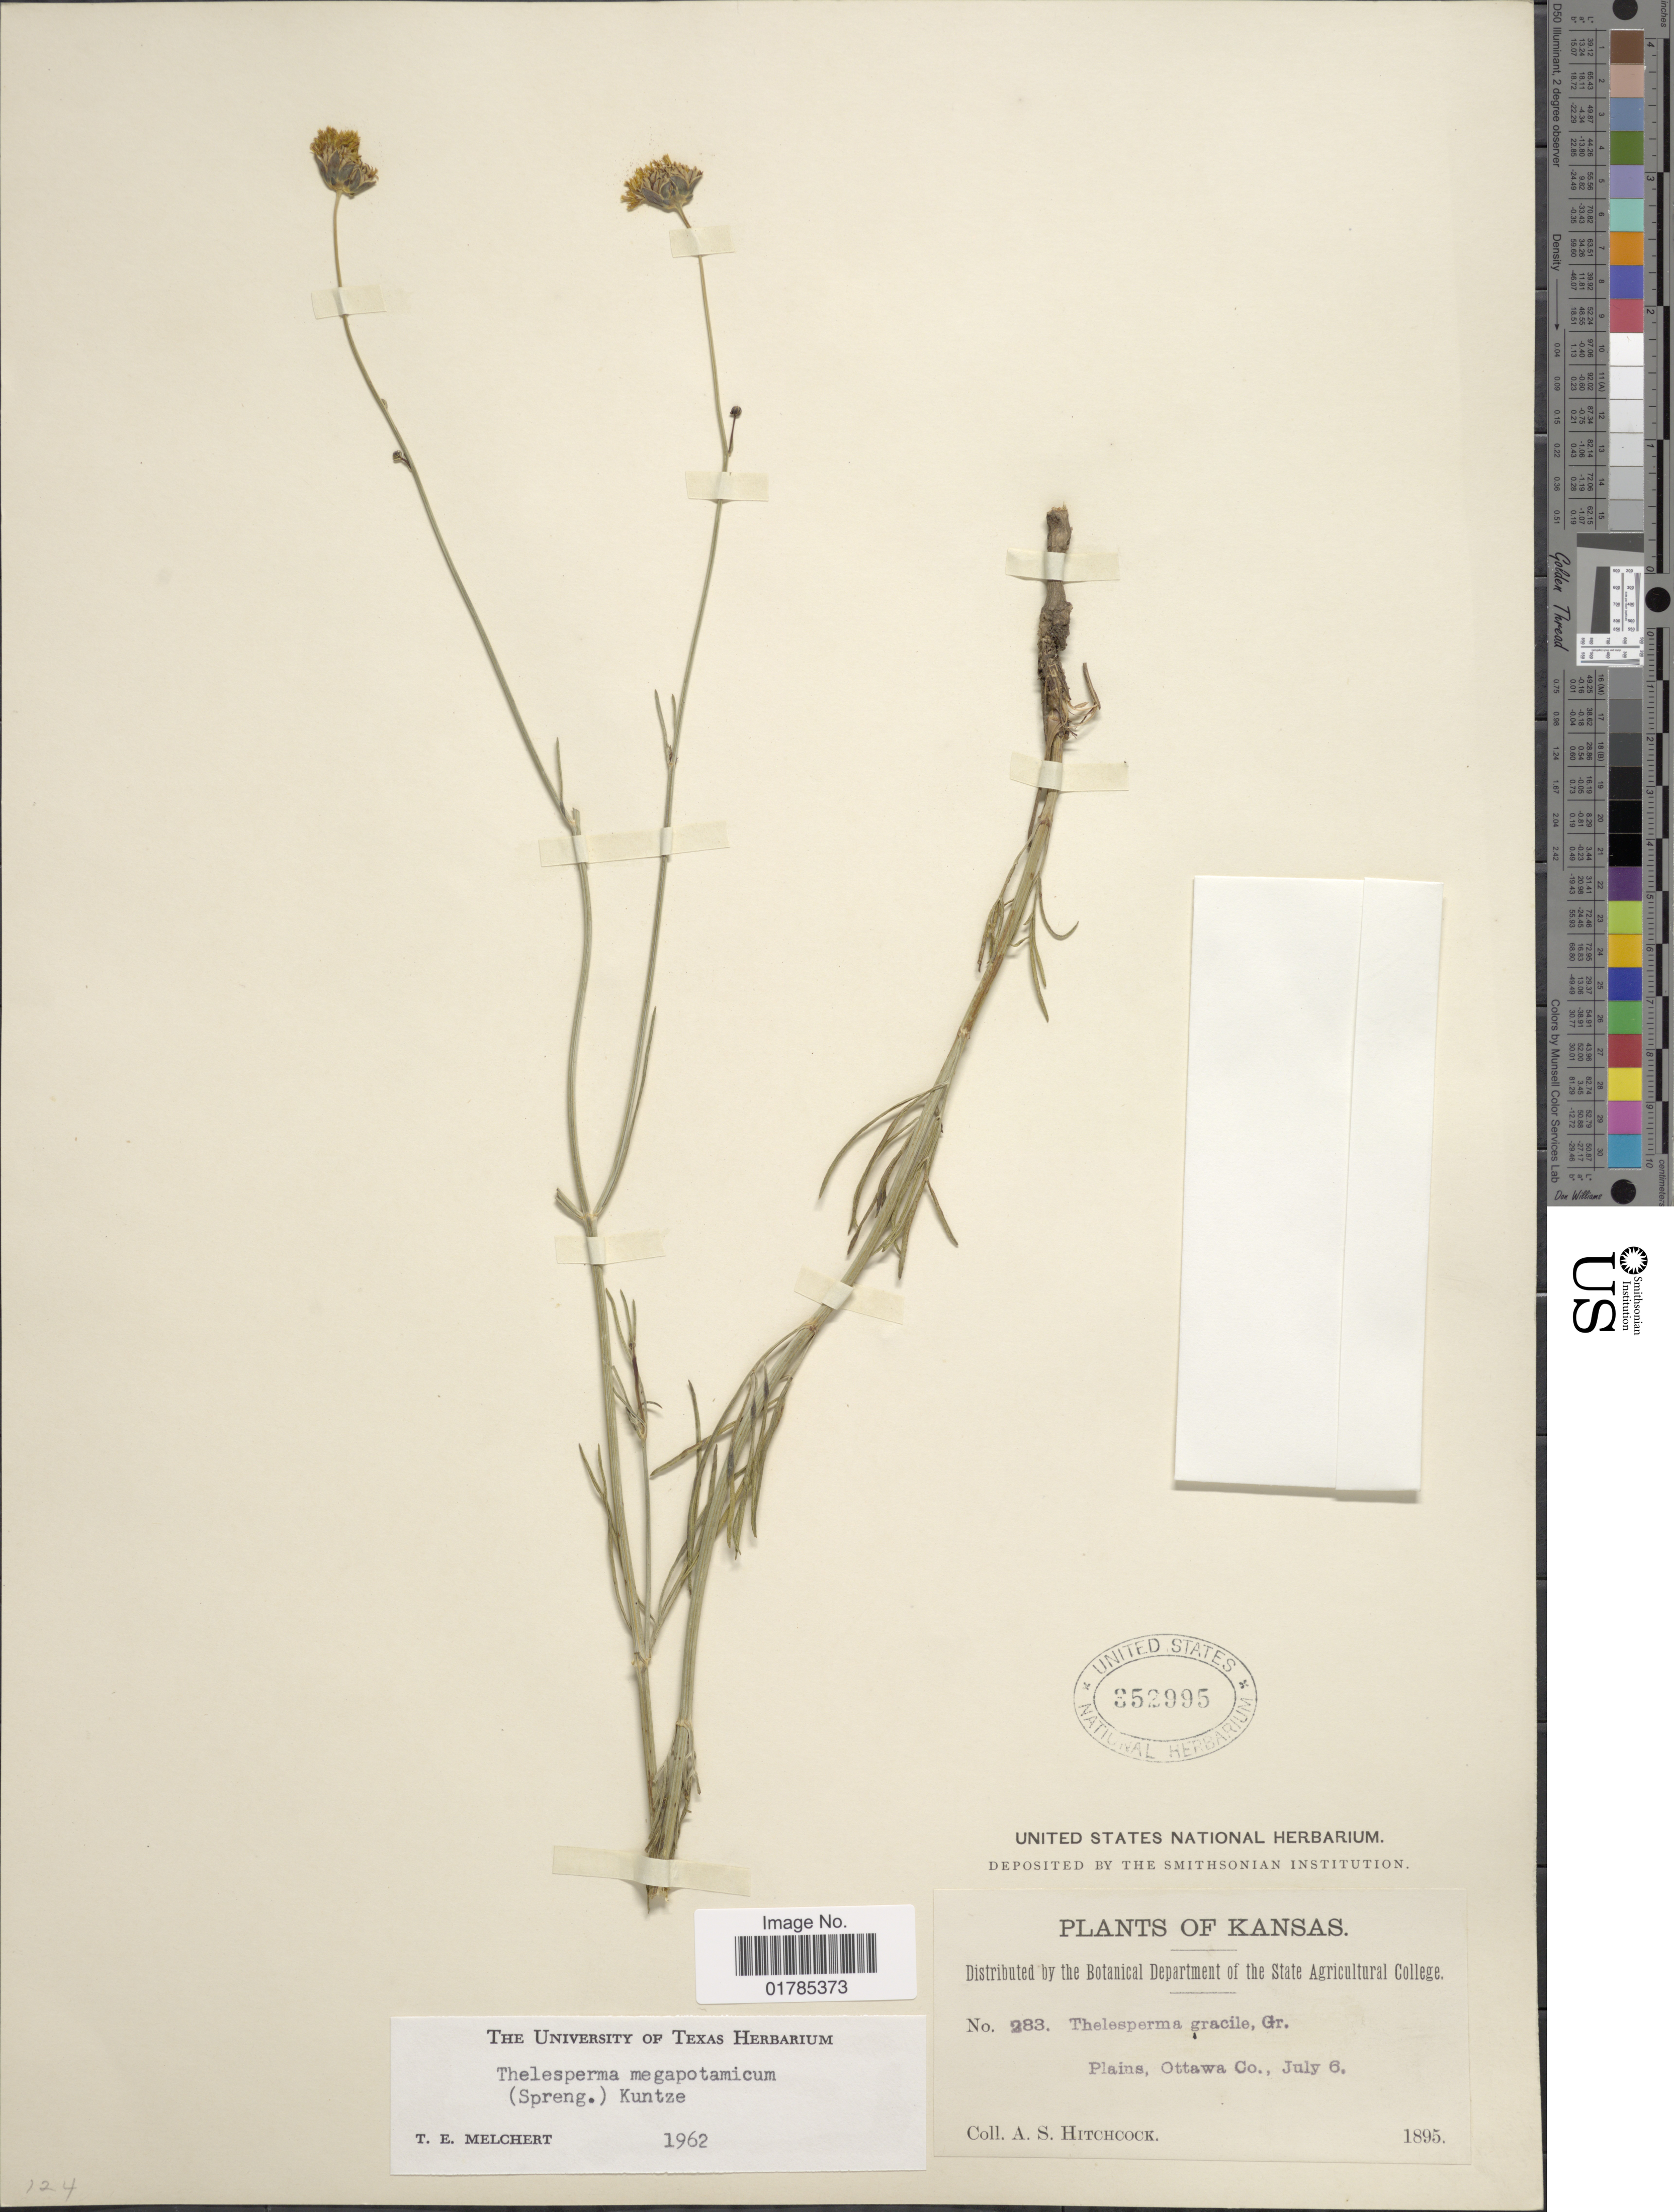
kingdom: Plantae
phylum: Tracheophyta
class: Magnoliopsida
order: Asterales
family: Asteraceae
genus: Thelesperma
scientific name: Thelesperma megapotamicum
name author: (Spreng.) Herter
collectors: A. S. Hitchcock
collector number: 283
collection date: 1895-07-06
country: United States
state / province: Kansas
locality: Plains, Ottawa Co.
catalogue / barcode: US 352995